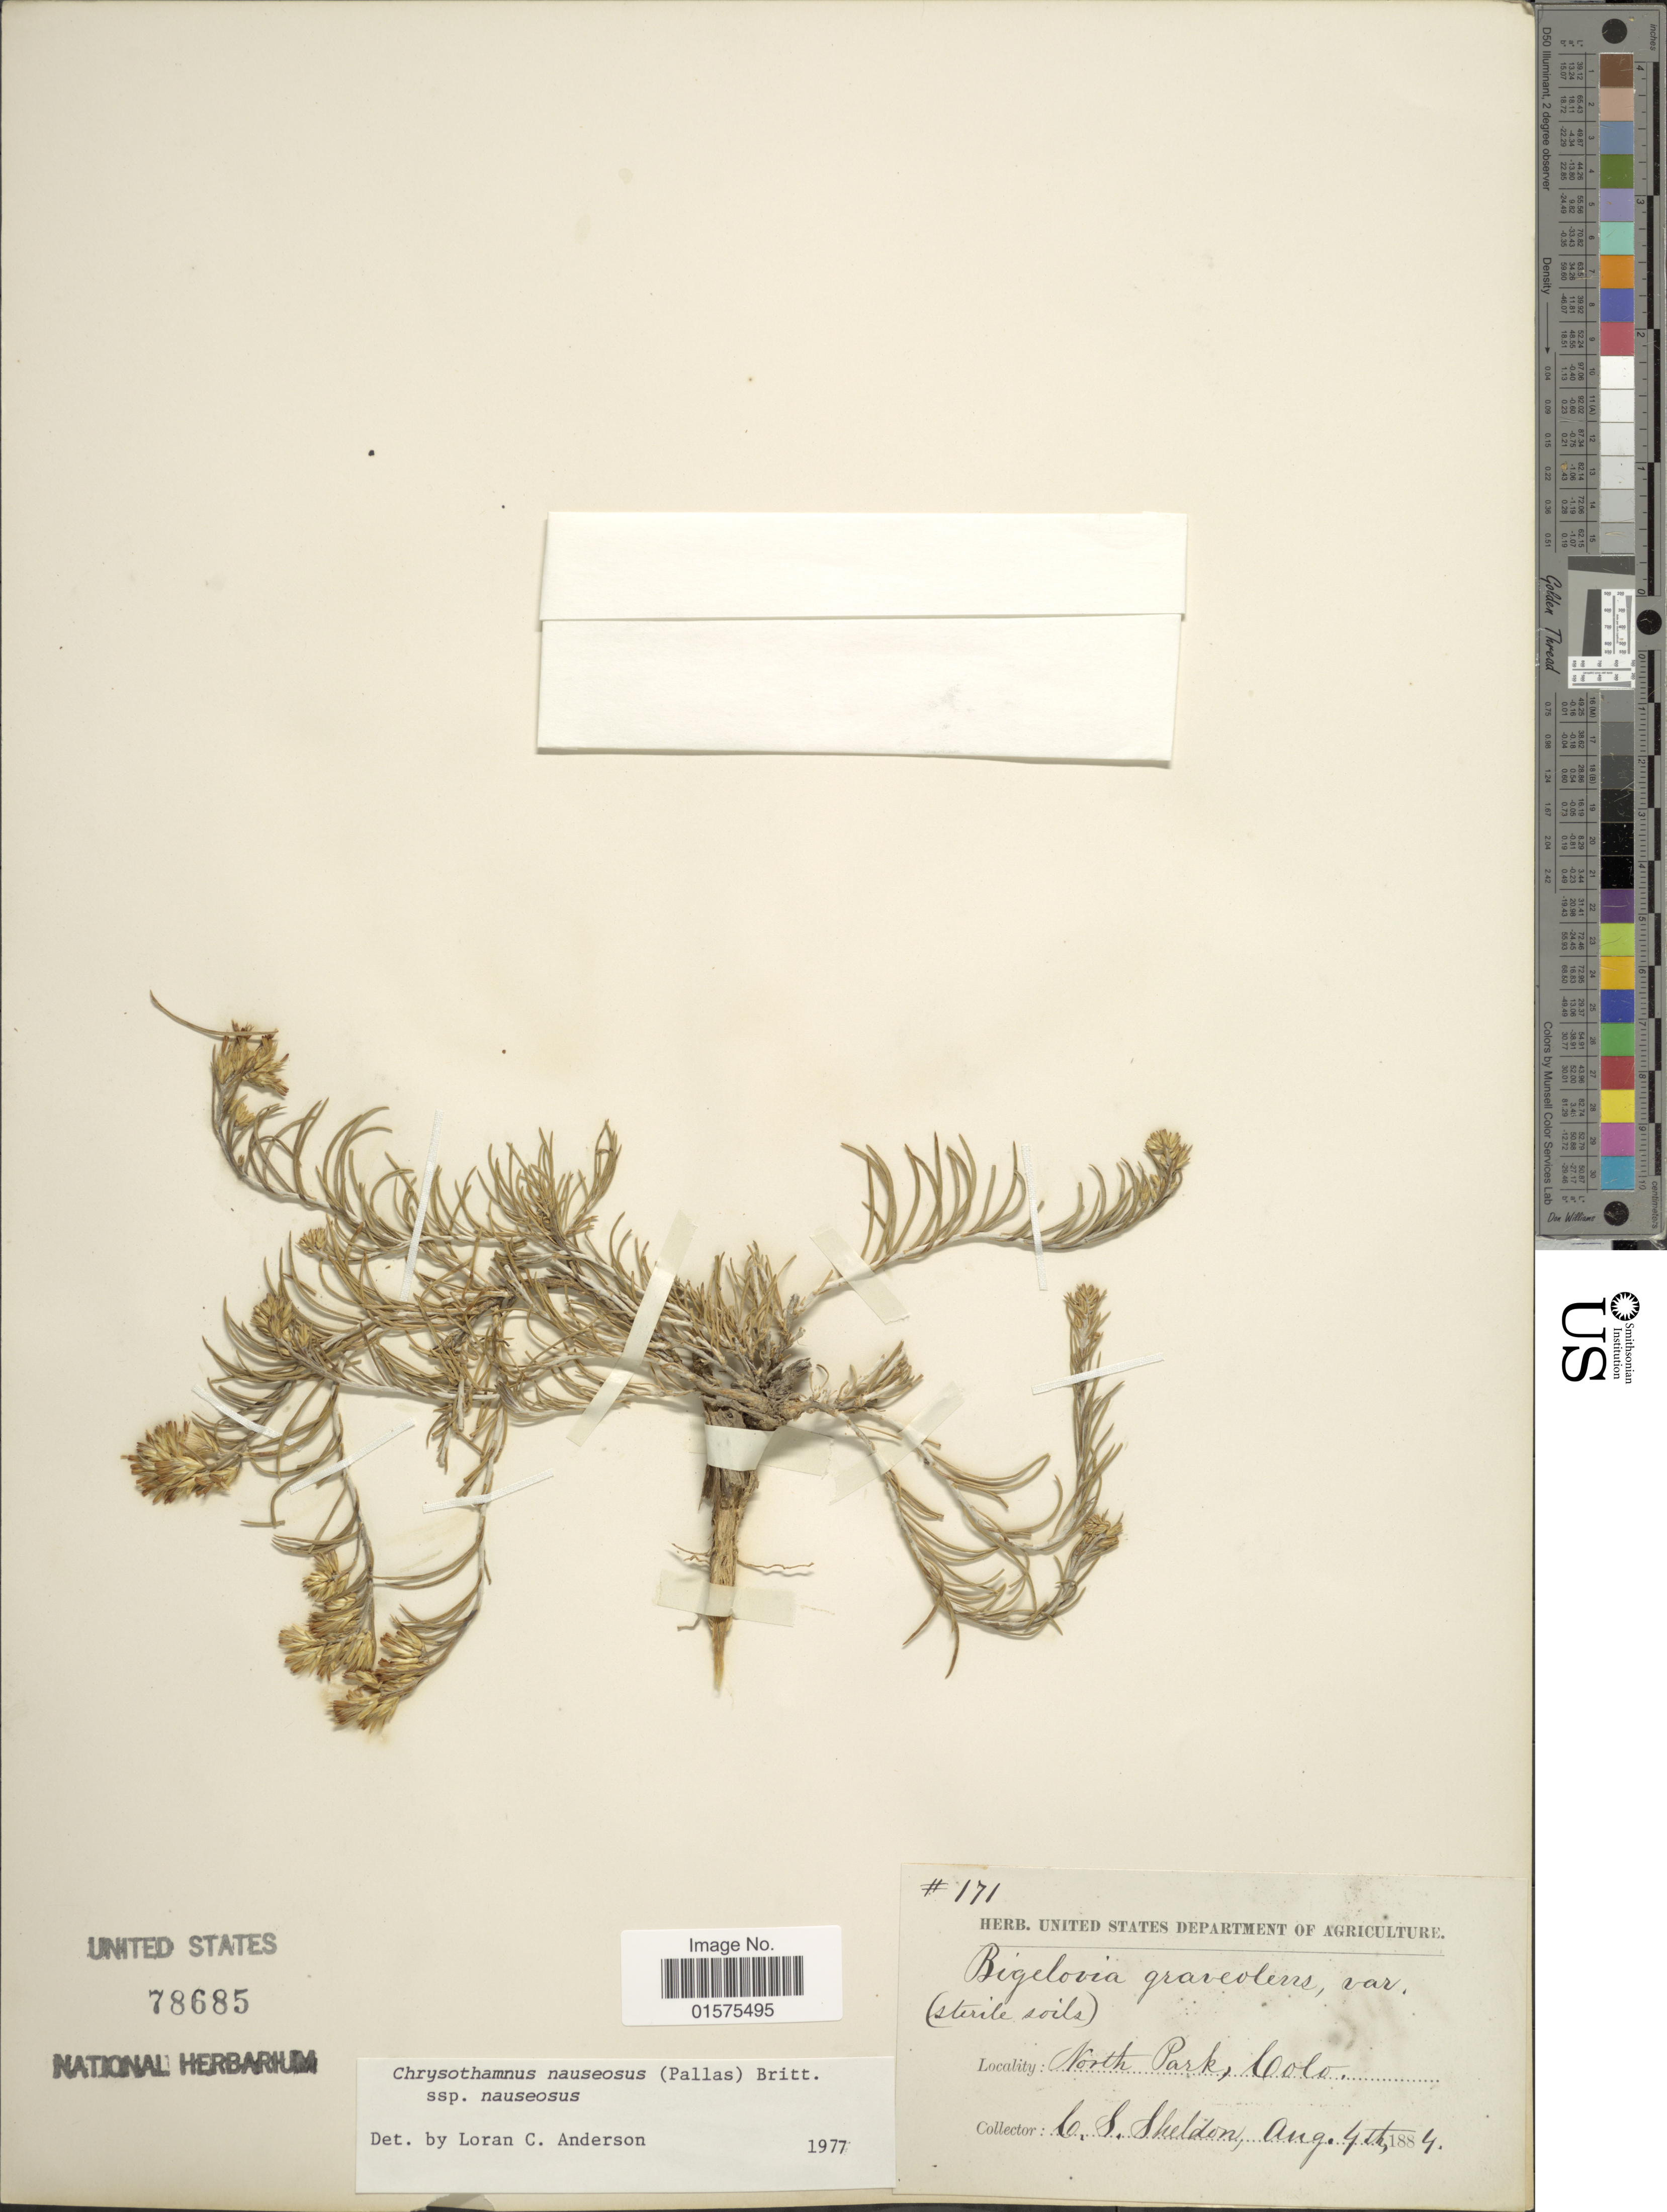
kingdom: Plantae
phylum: Tracheophyta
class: Magnoliopsida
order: Asterales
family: Asteraceae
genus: Ericameria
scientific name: Ericameria nauseosa var. nauseosa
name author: (Pall. ex Pursh) G.L. Nesom & G.I. Baird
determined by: Urbatsch, Lowell E., Curator (LSU), Louisiana State University (UNITED STATES)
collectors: C. S. Sheldon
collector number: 171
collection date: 1884-08-04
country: United States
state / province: Colorado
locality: North Park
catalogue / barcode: US 78685